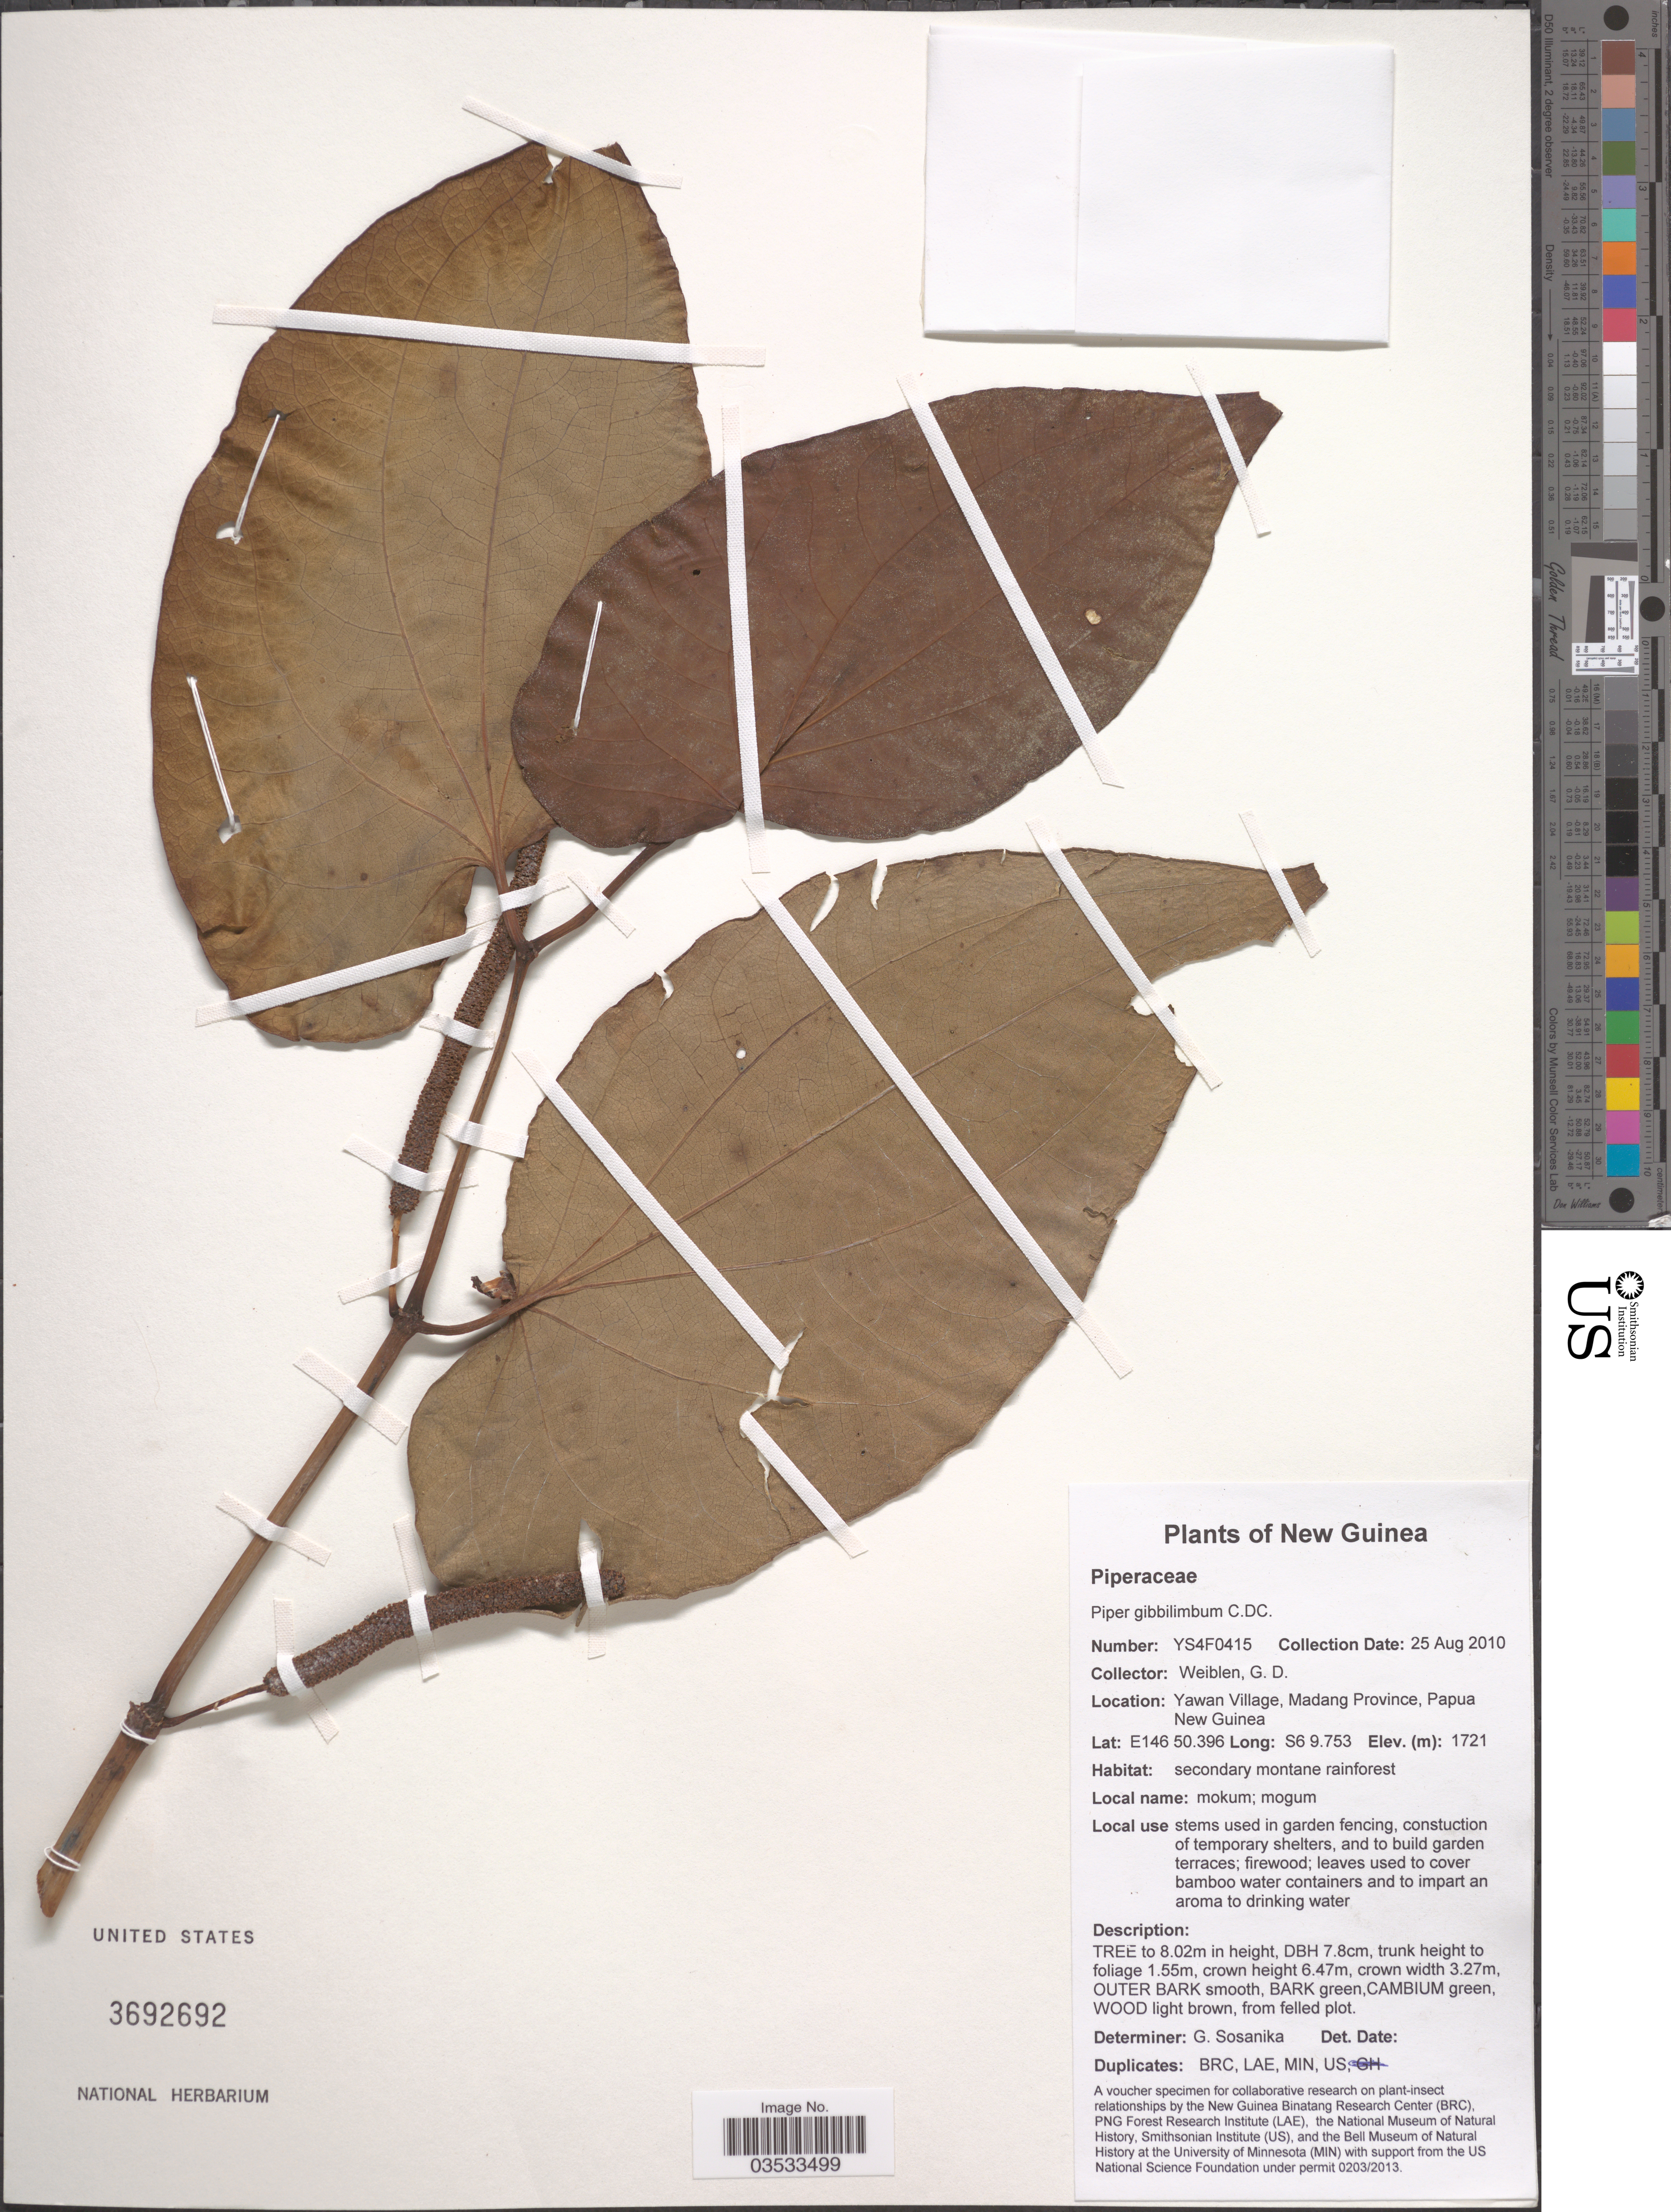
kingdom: Plantae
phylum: Tracheophyta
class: Magnoliopsida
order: Piperales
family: Piperaceae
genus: Piper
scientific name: Piper gibbilimbum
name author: C. DC.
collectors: G. D. Weiblen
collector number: YS4F0415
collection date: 2010-08-25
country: Papua New Guinea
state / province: Madang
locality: New Guinea. Yawan Village.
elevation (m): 1721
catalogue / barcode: US 3692692